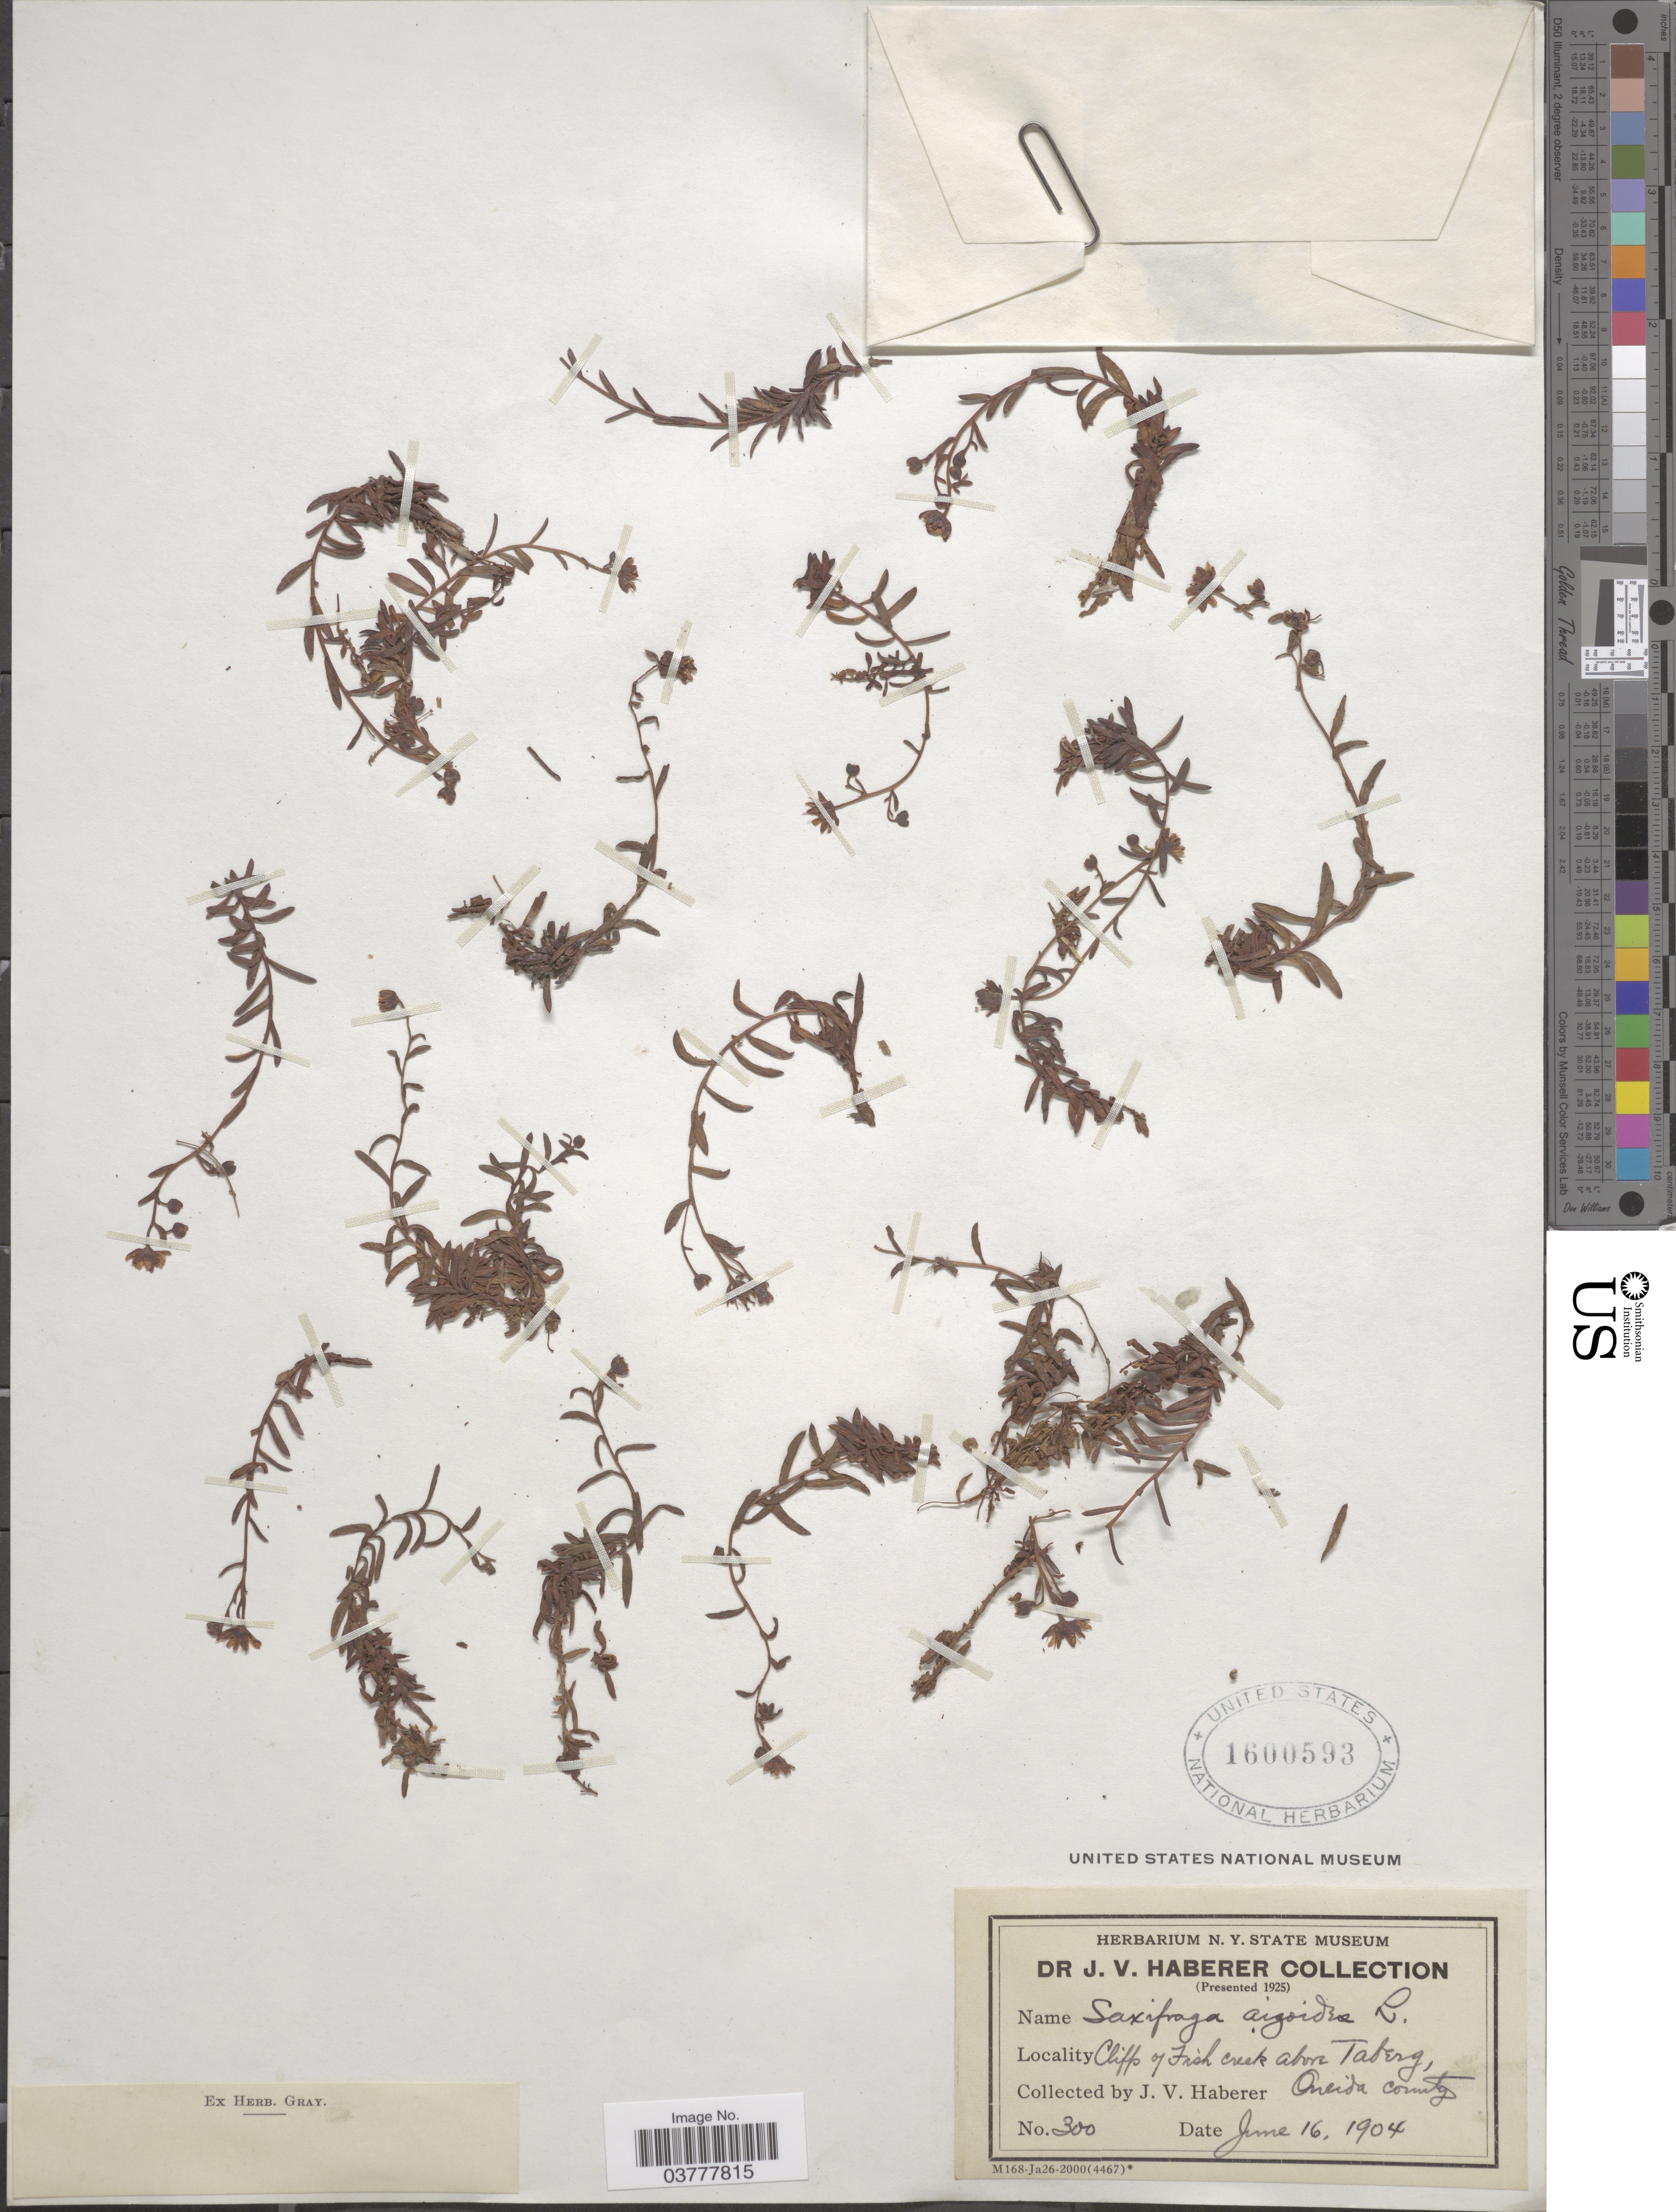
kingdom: Plantae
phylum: Tracheophyta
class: Magnoliopsida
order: Saxifragales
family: Saxifragaceae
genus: Saxifraga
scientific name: Saxifraga aizoides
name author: L.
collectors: J. V. Haberer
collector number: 300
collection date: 1904-06-16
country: United States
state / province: New York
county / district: Oneida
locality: Cliffs of Fish Creek above Taberg, Oneida County.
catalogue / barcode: US 1600593